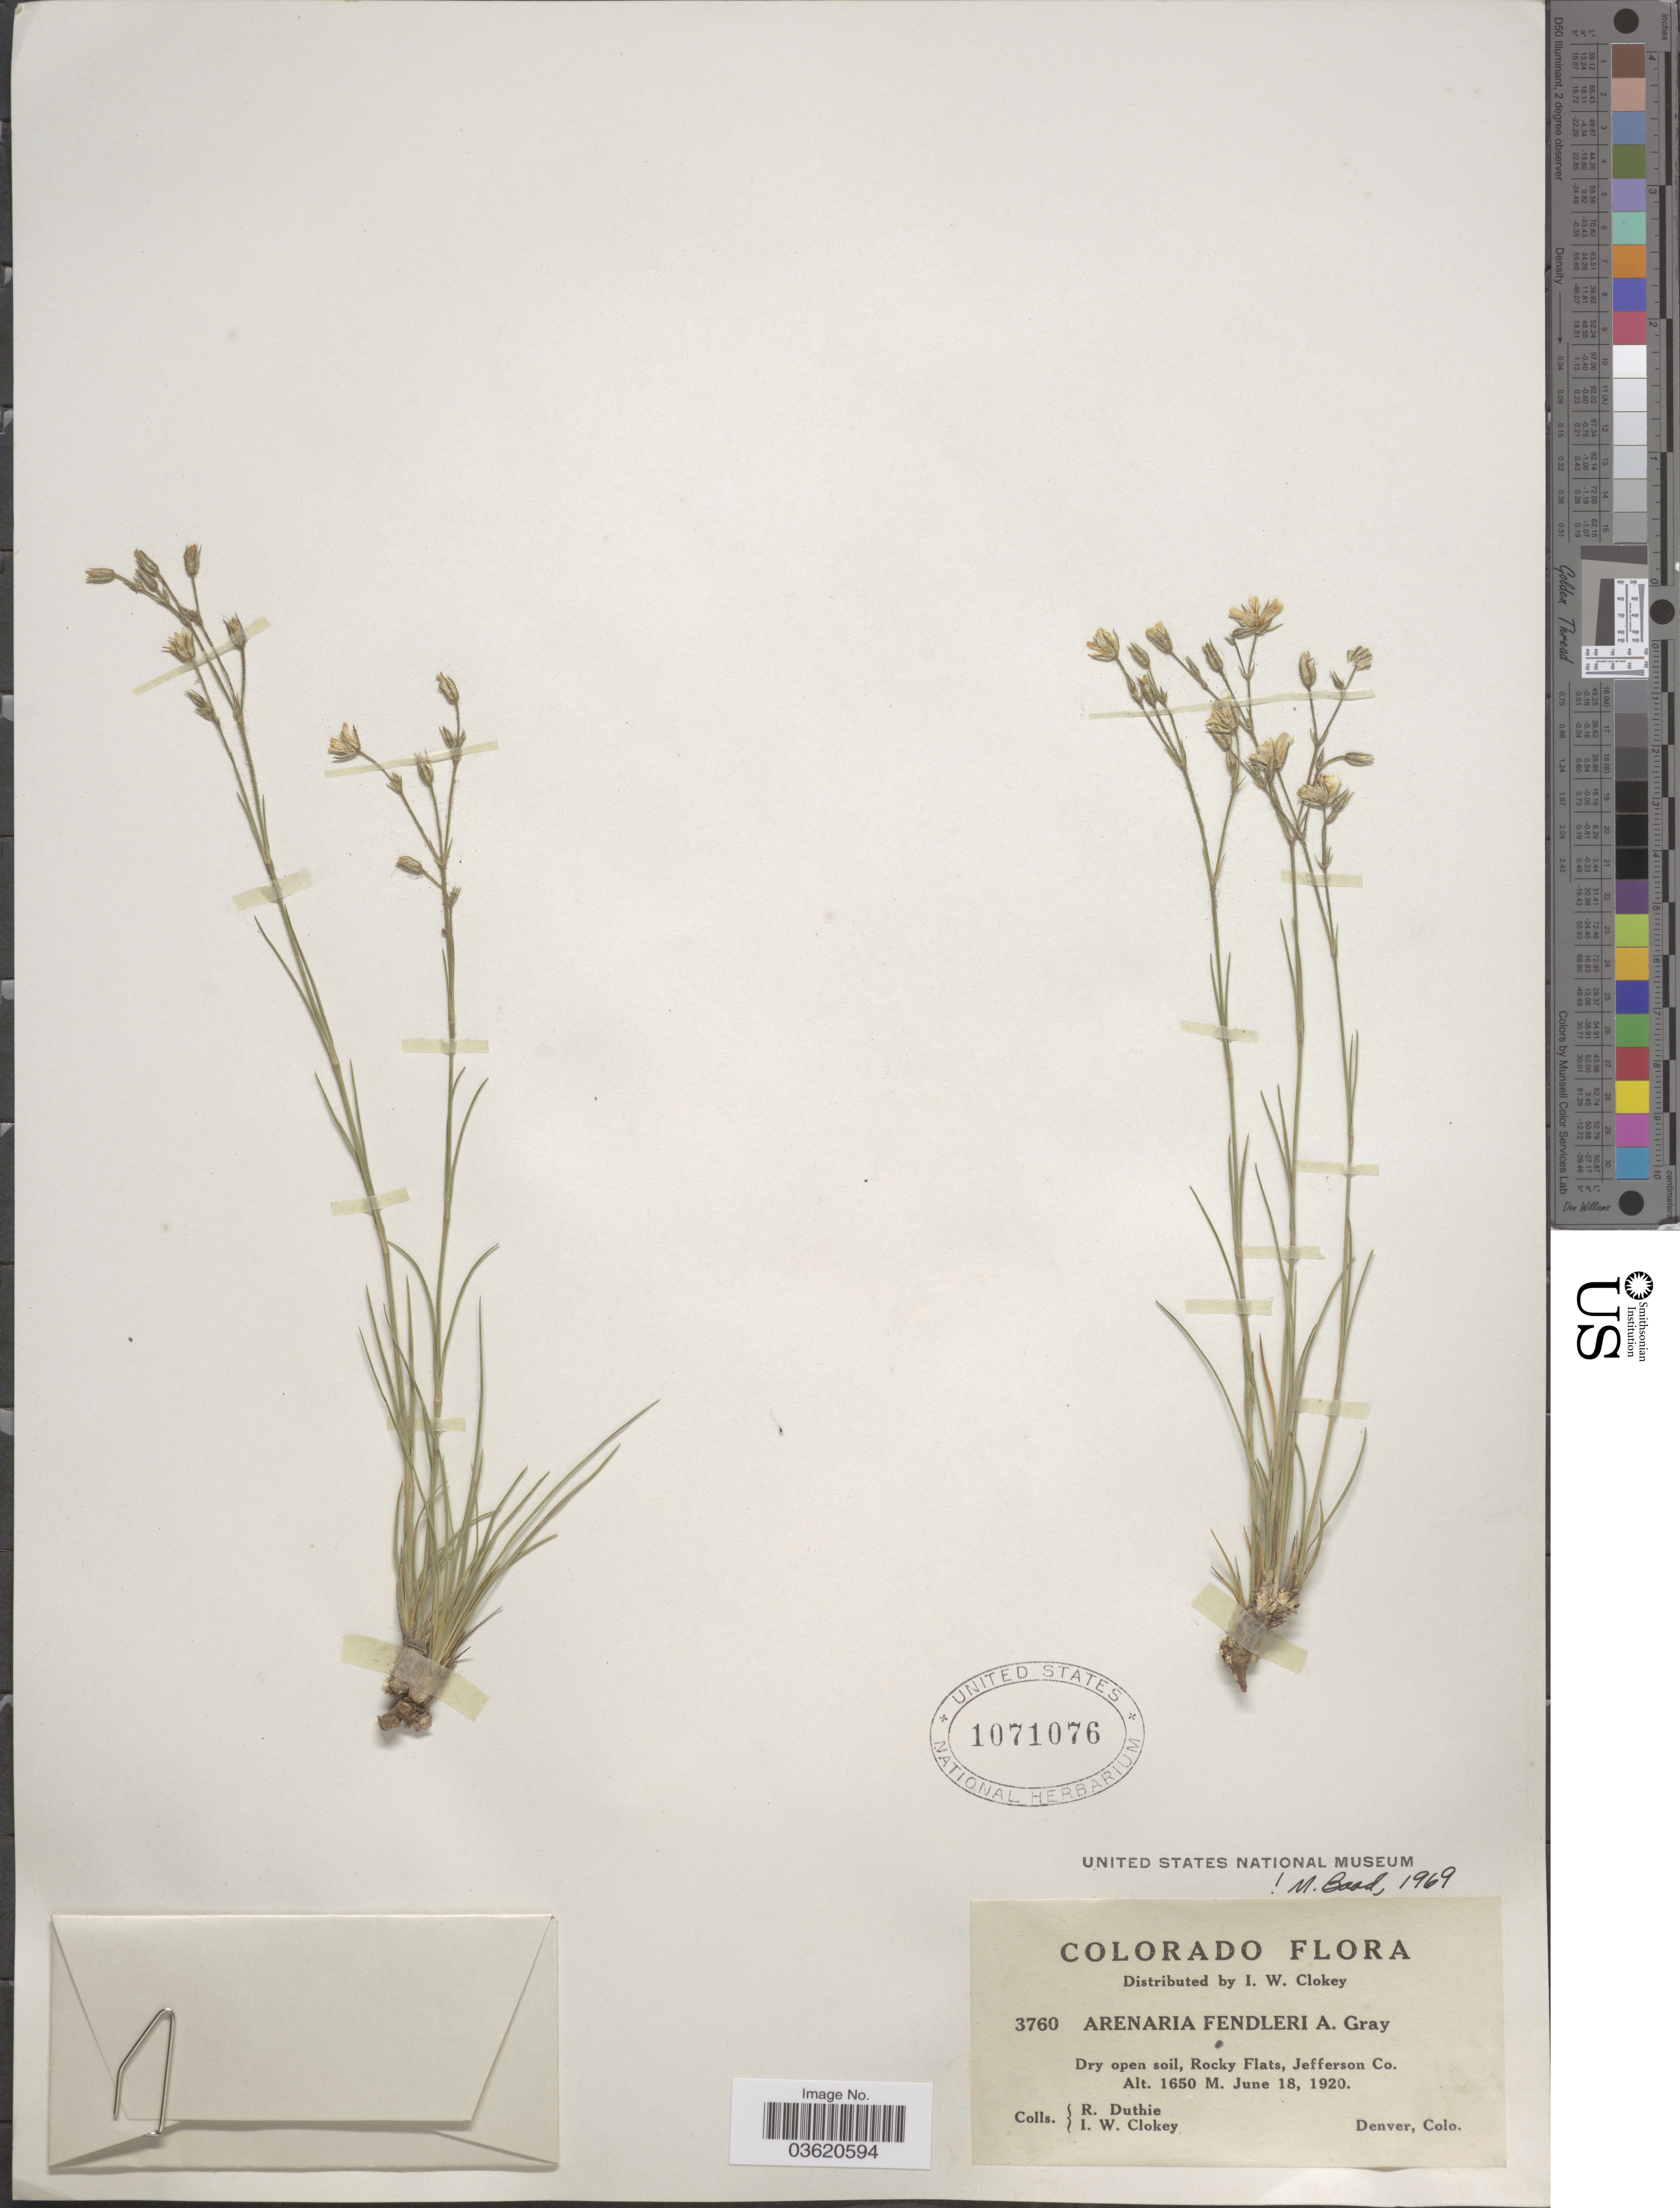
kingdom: Plantae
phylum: Tracheophyta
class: Magnoliopsida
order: Caryophyllales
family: Caryophyllaceae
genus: Eremogone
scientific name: Eremogone fendleri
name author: (A. Gray) Ikonn.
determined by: U.S. National Herbarium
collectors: R. Duthie & I. W. Clokey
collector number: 3760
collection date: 1920-06-18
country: United States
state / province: Colorado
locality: Rocky Flats, Jefferson Co.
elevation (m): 1650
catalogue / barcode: US 1071076